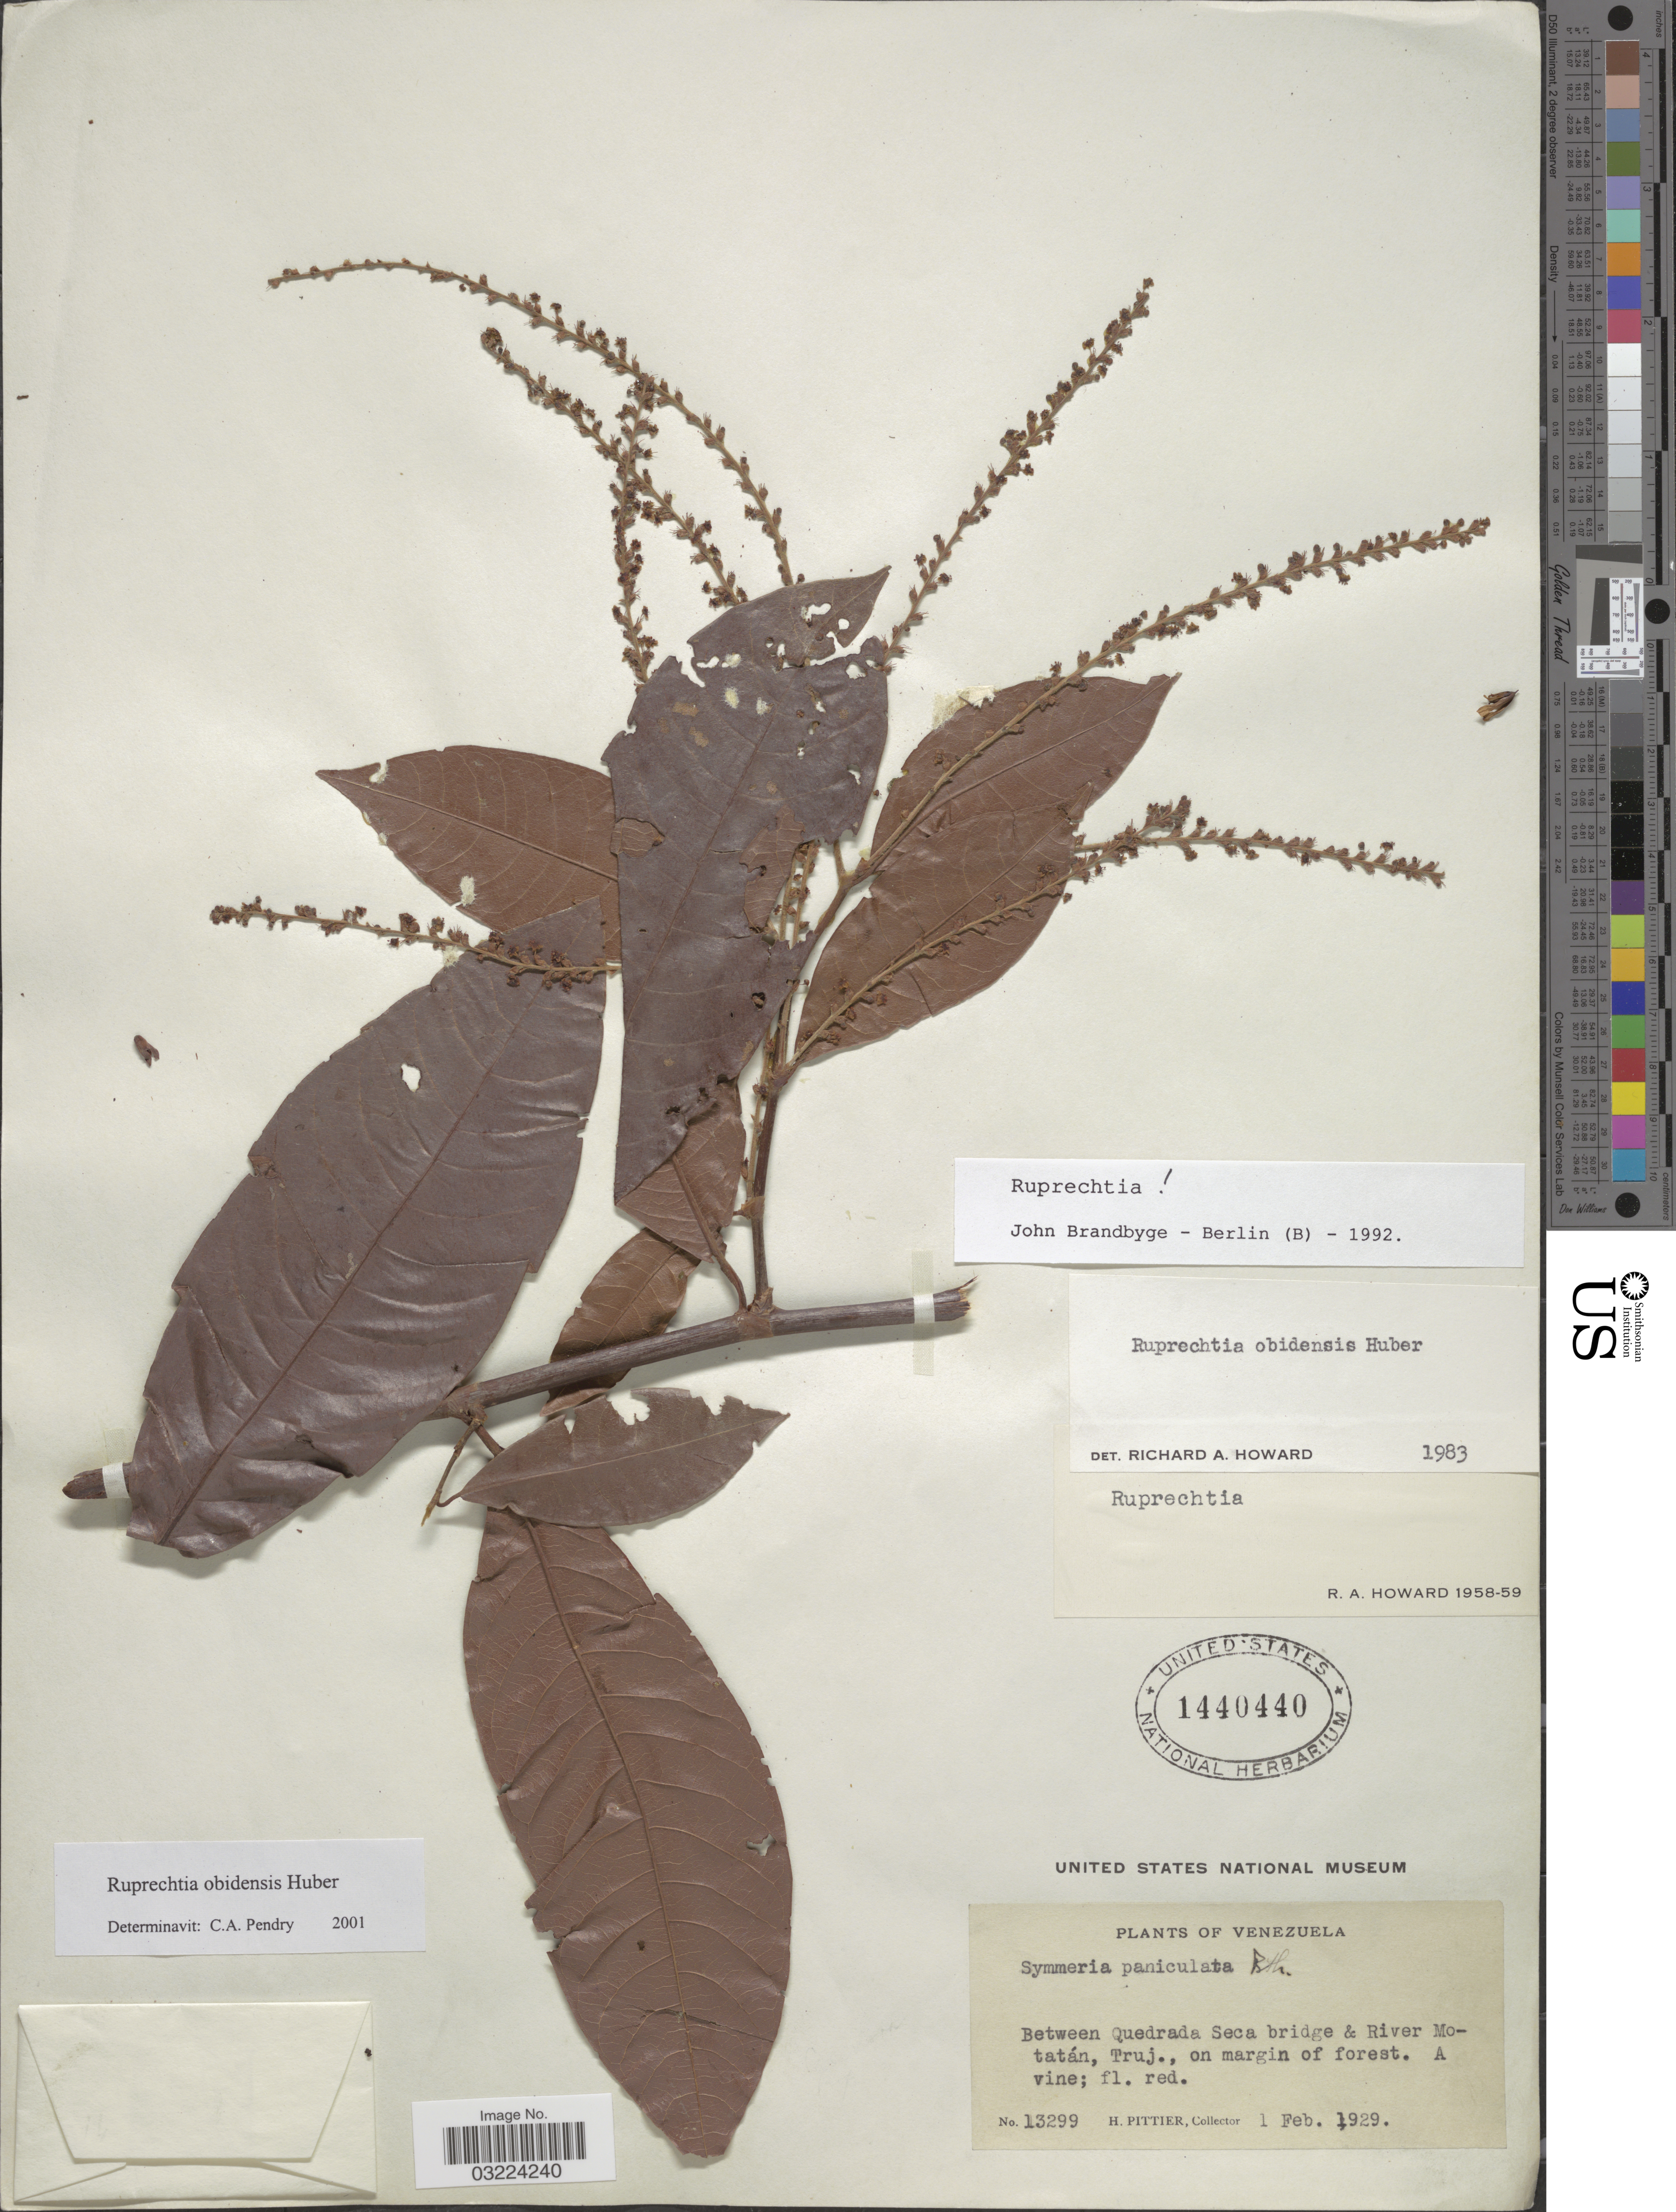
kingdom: Plantae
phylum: Tracheophyta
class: Magnoliopsida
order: Caryophyllales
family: Polygonaceae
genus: Magoniella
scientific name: Magoniella obidensis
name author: (Huber) Adr. Sanchez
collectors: H. F. Pittier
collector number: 13299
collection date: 1929-02-01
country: Venezuela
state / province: Trujillo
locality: Between Quedrada Seca bridge & River Motatán, Truj.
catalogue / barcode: US 1440440